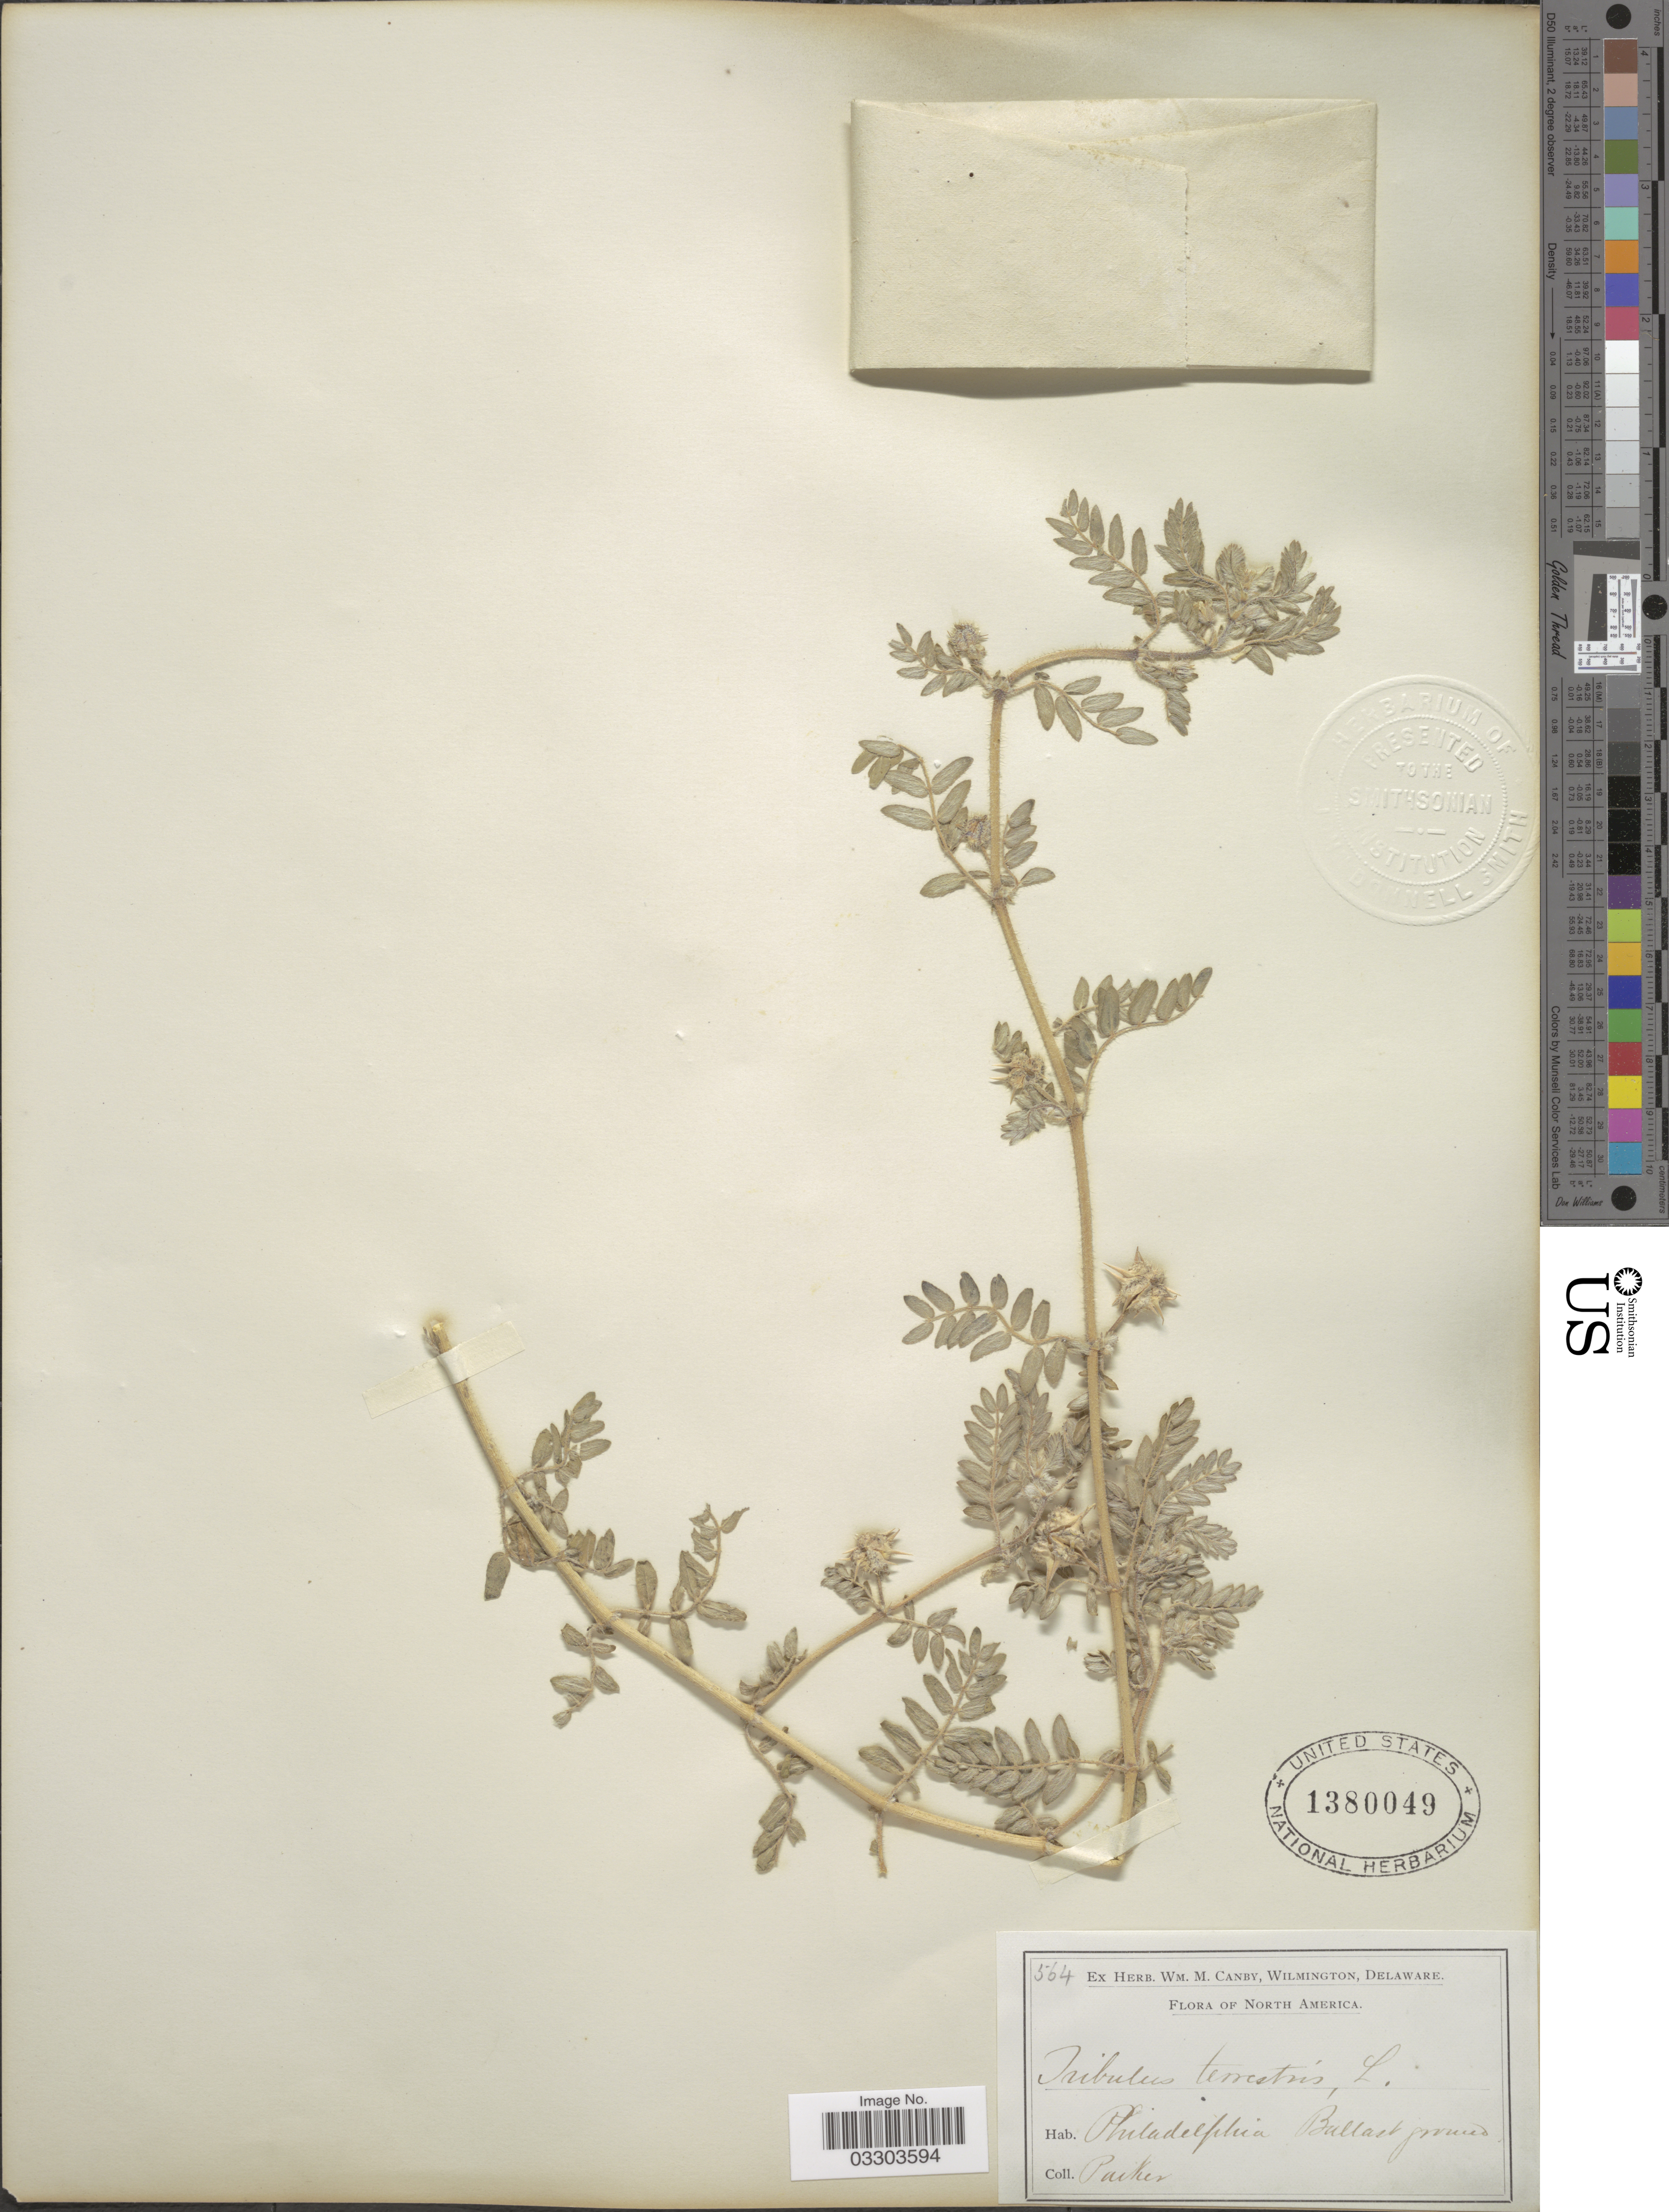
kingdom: Plantae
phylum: Tracheophyta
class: Magnoliopsida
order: Zygophyllales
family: Zygophyllaceae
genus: Tribulus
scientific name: Tribulus terrestris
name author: L.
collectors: -. Parker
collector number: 564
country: United States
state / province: Pennsylvania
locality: Philadelphia.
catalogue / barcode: US 1380049